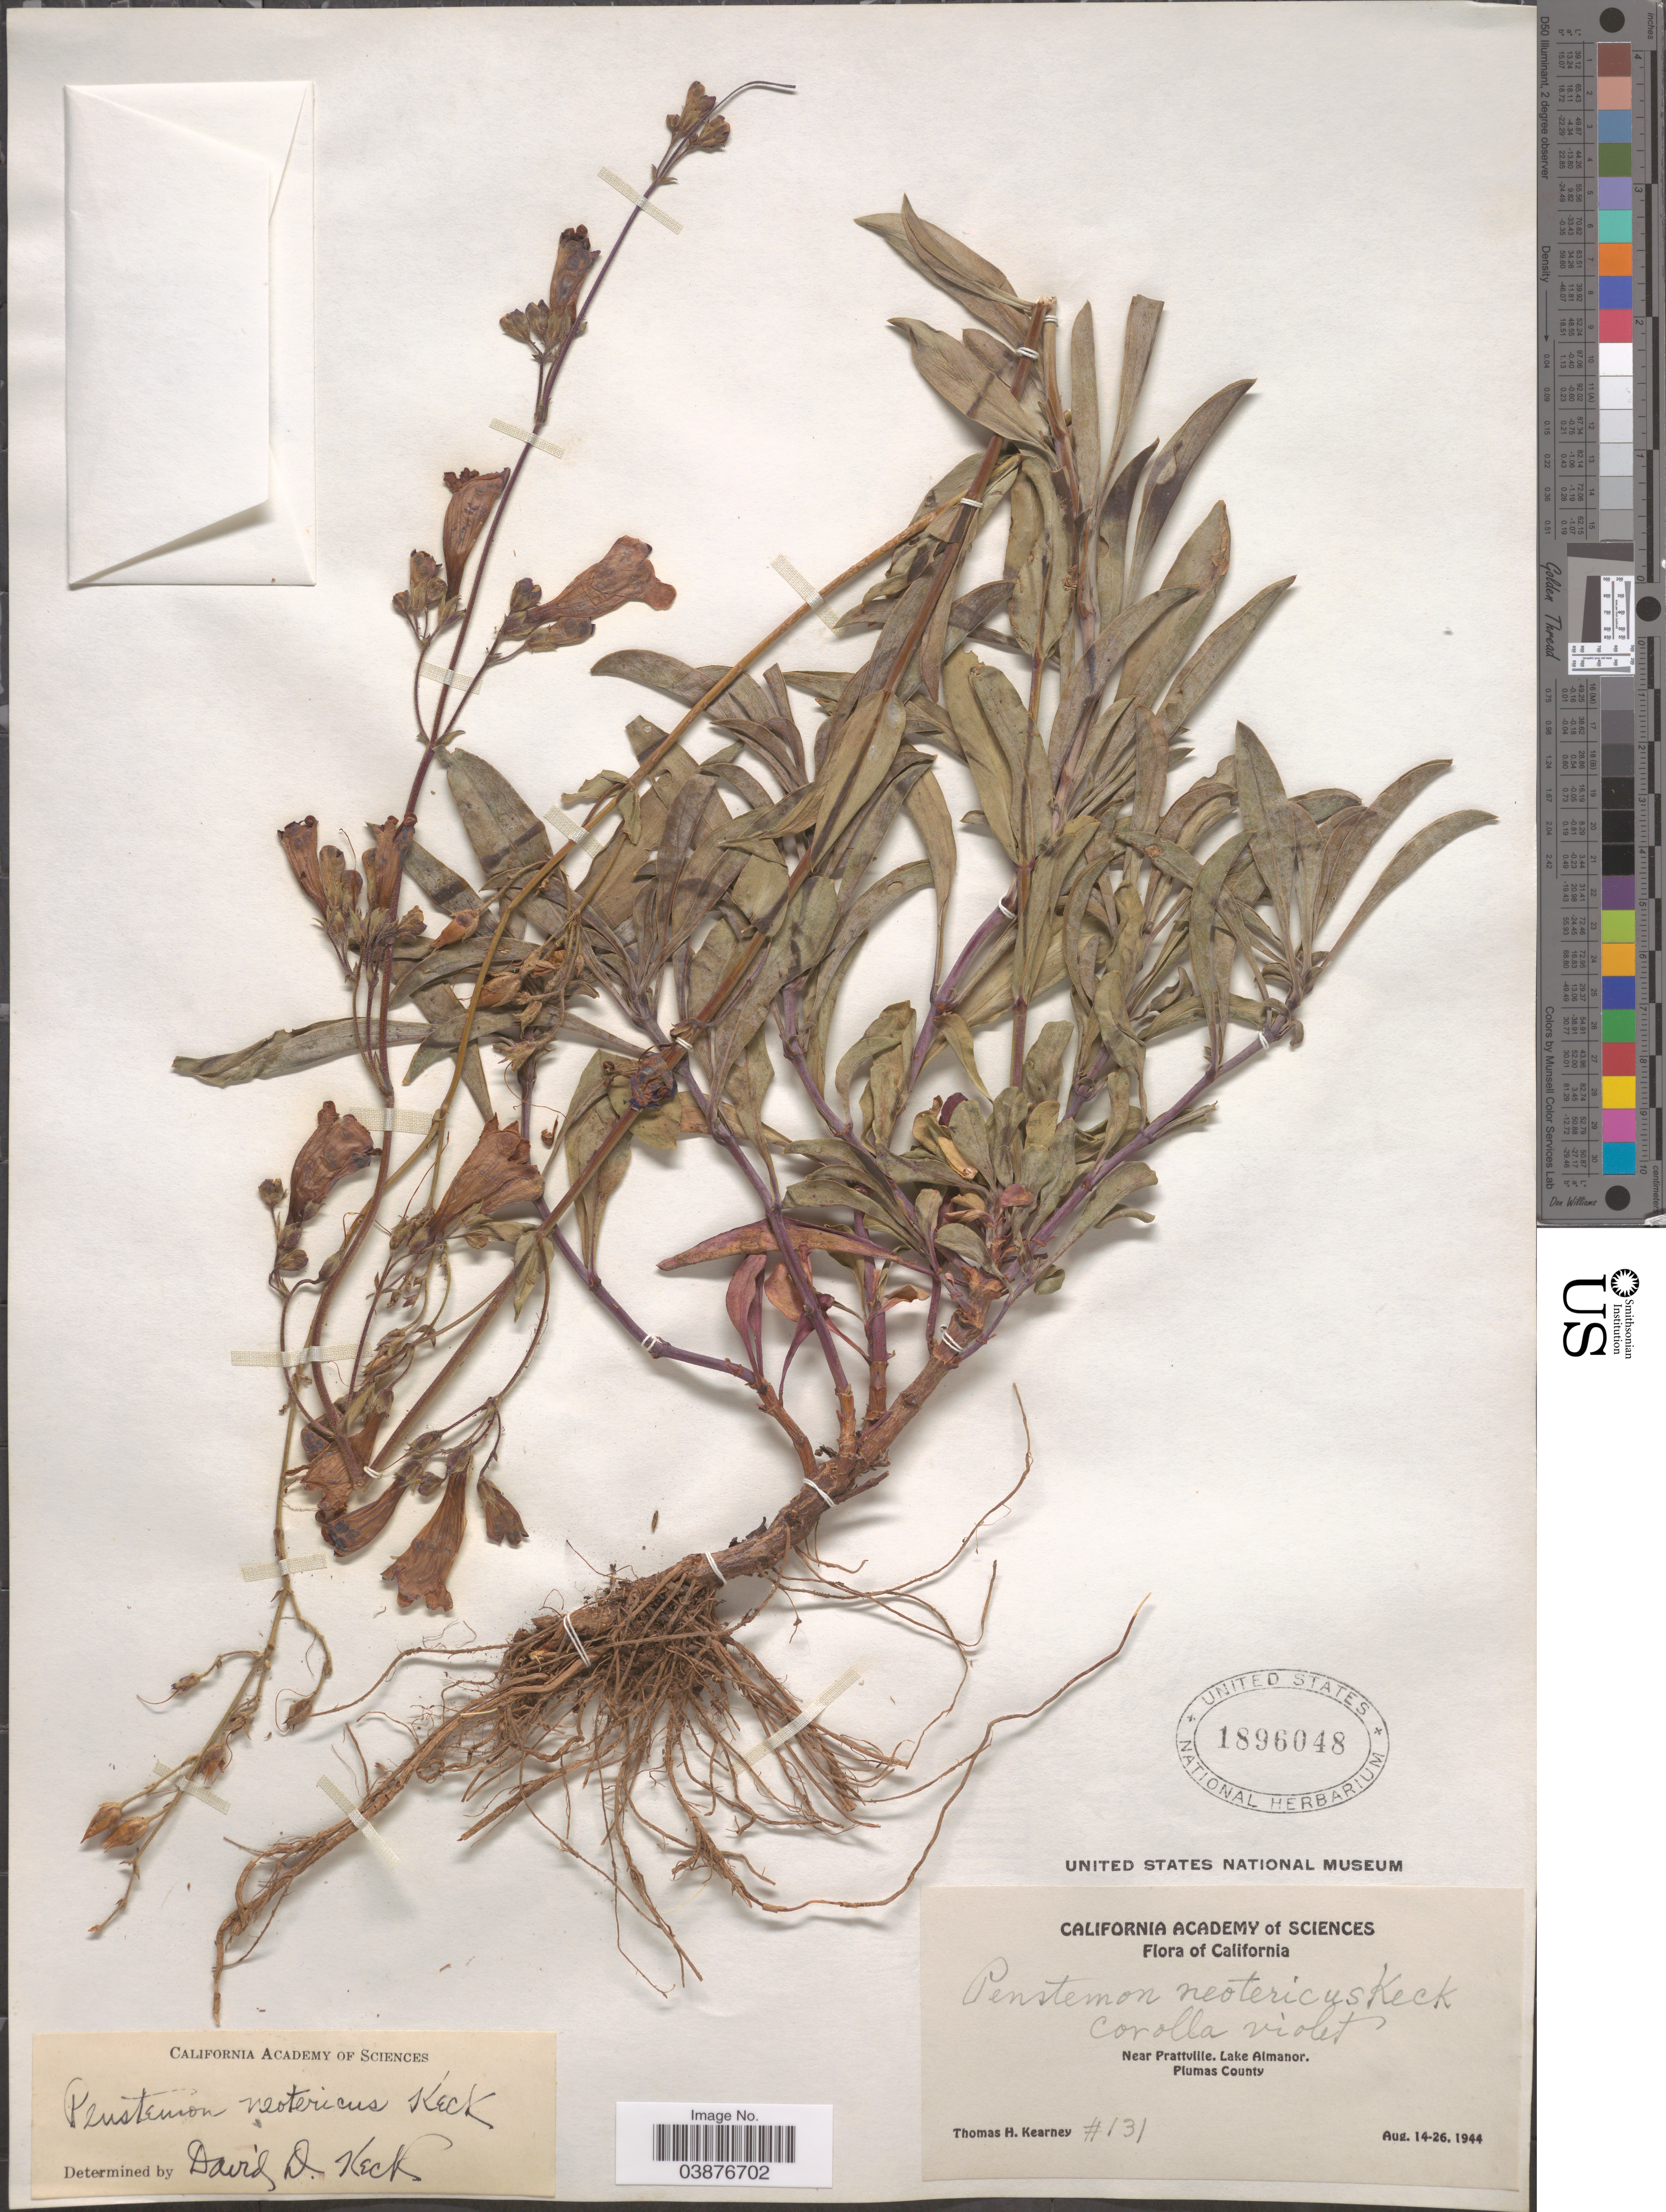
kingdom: Plantae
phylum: Tracheophyta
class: Magnoliopsida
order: Lamiales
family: Plantaginaceae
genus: Penstemon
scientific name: Penstemon neotericus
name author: D.D. Keck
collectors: T. H. Kearney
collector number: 131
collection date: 1944-08-14/1944-08-26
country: United States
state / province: California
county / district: Plumas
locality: Near Prattville. Lake Almanor. Plumas County.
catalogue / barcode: US 1896048